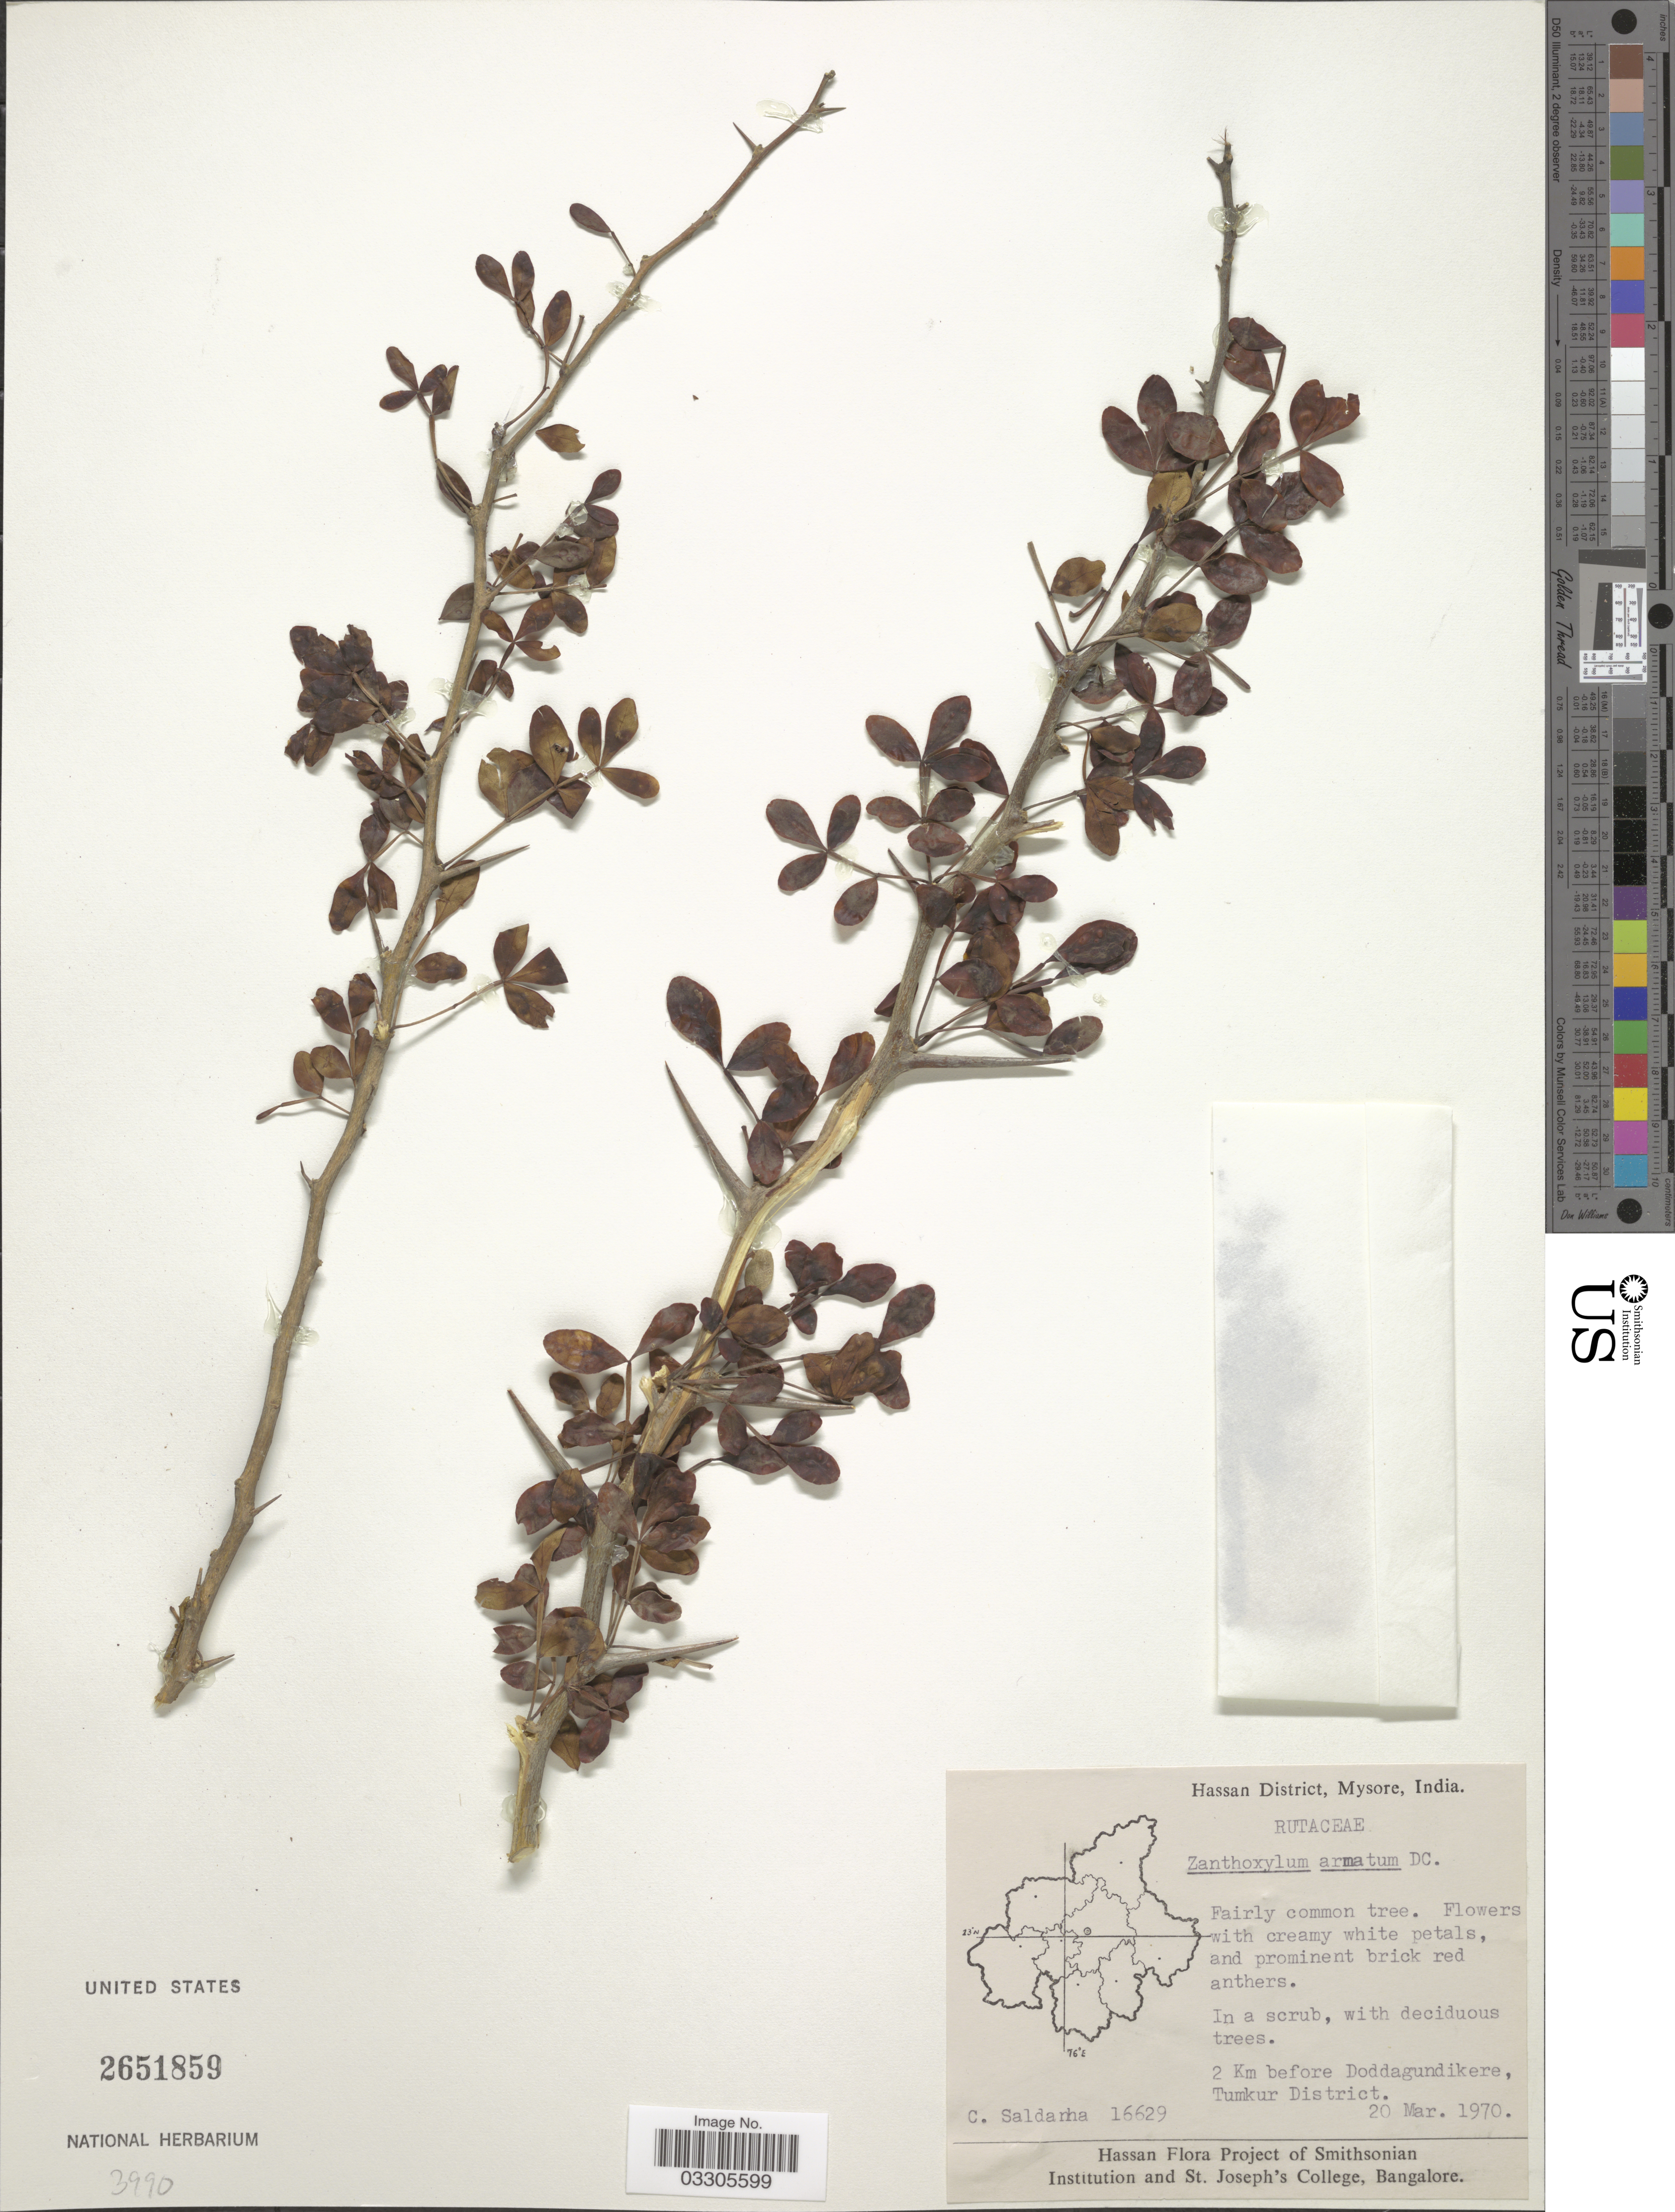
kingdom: Plantae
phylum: Tracheophyta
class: Magnoliopsida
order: Sapindales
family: Rutaceae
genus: Zanthoxylum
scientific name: Zanthoxylum armatum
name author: DC.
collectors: C. Saldanha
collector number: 16629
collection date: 1970-03-20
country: India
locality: Hassan District, Mysore, 2 Km before Doddagundikere, Tumkur District.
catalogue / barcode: US 2651859